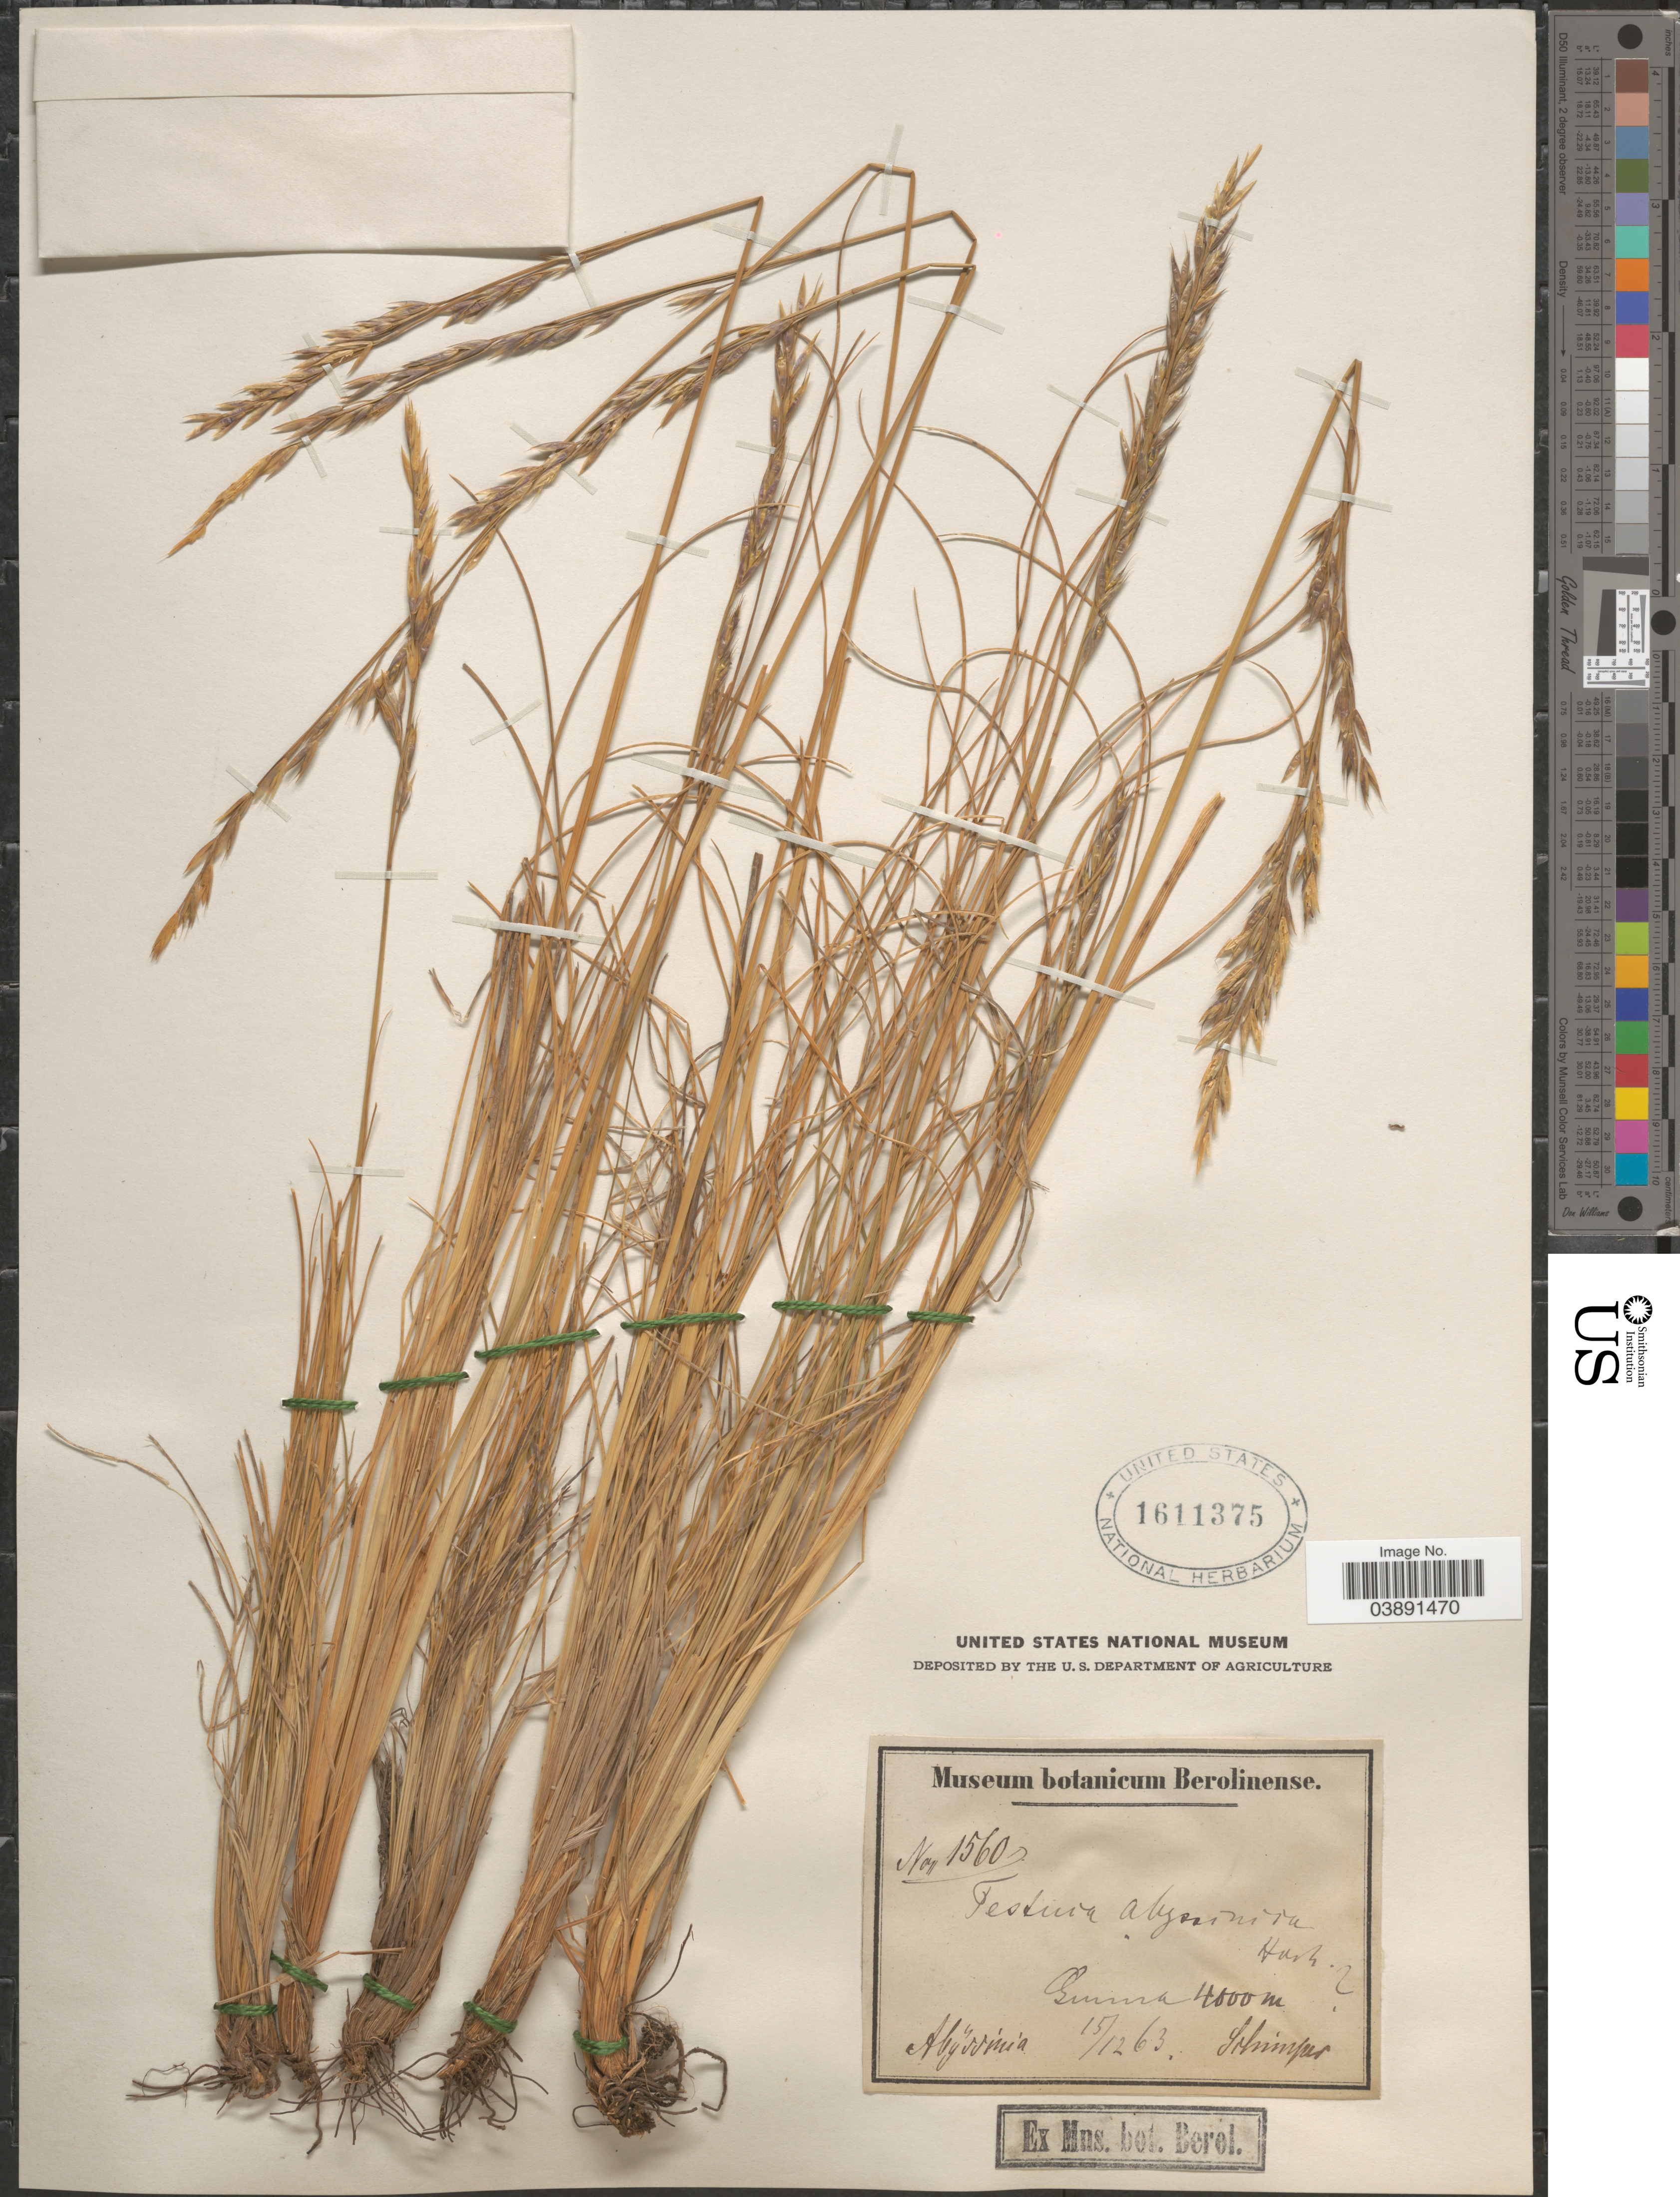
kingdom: Plantae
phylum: Tracheophyta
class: Liliopsida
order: Poales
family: Poaceae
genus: Festuca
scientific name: Festuca abyssinica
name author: Hochst. ex A. Rich.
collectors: -. Schimper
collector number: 1560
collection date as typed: Transcribed d/m/y: 15/12/63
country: Ethiopia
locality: Gunna [interpreted] Abÿssinia.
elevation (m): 4000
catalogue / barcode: US 1611375